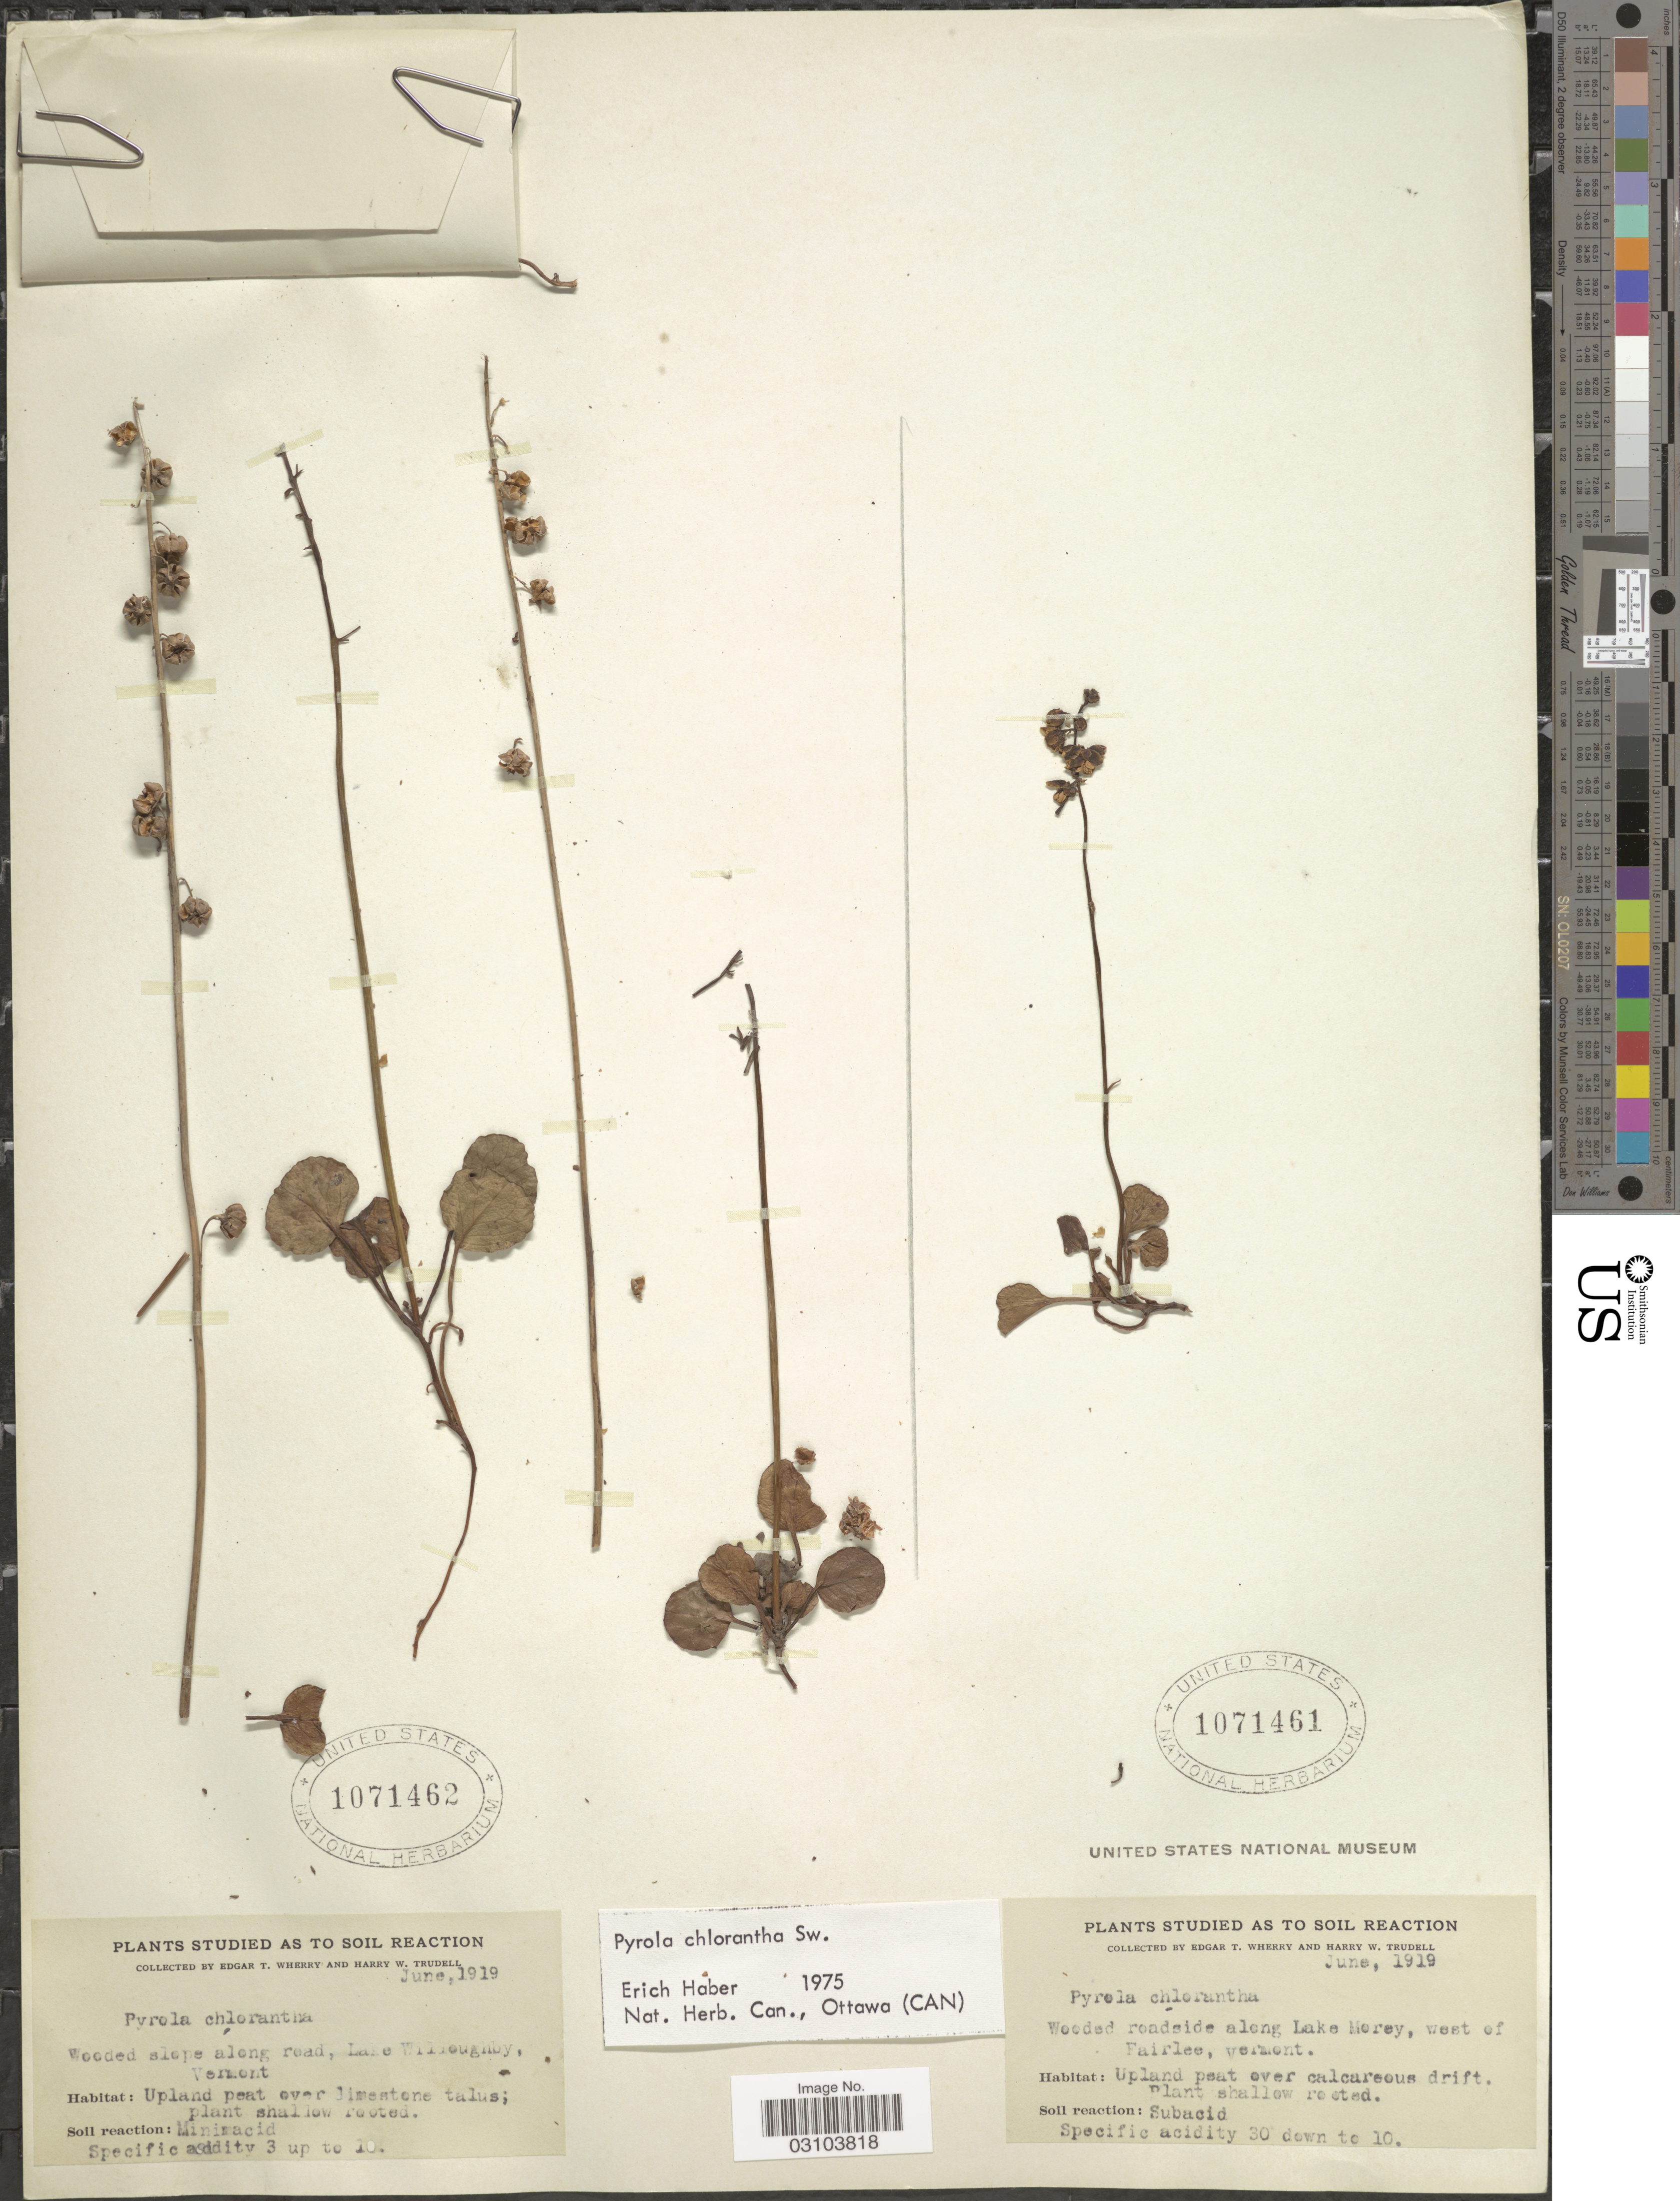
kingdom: Plantae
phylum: Tracheophyta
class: Magnoliopsida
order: Ericales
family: Ericaceae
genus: Pyrola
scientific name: Pyrola chlorantha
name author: Schweigg.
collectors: E. T. Wherry & H. Trudell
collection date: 1919-06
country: United States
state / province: Vermont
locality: Wooded slope along road, Lake Willoughby.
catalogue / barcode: US 1071462-2